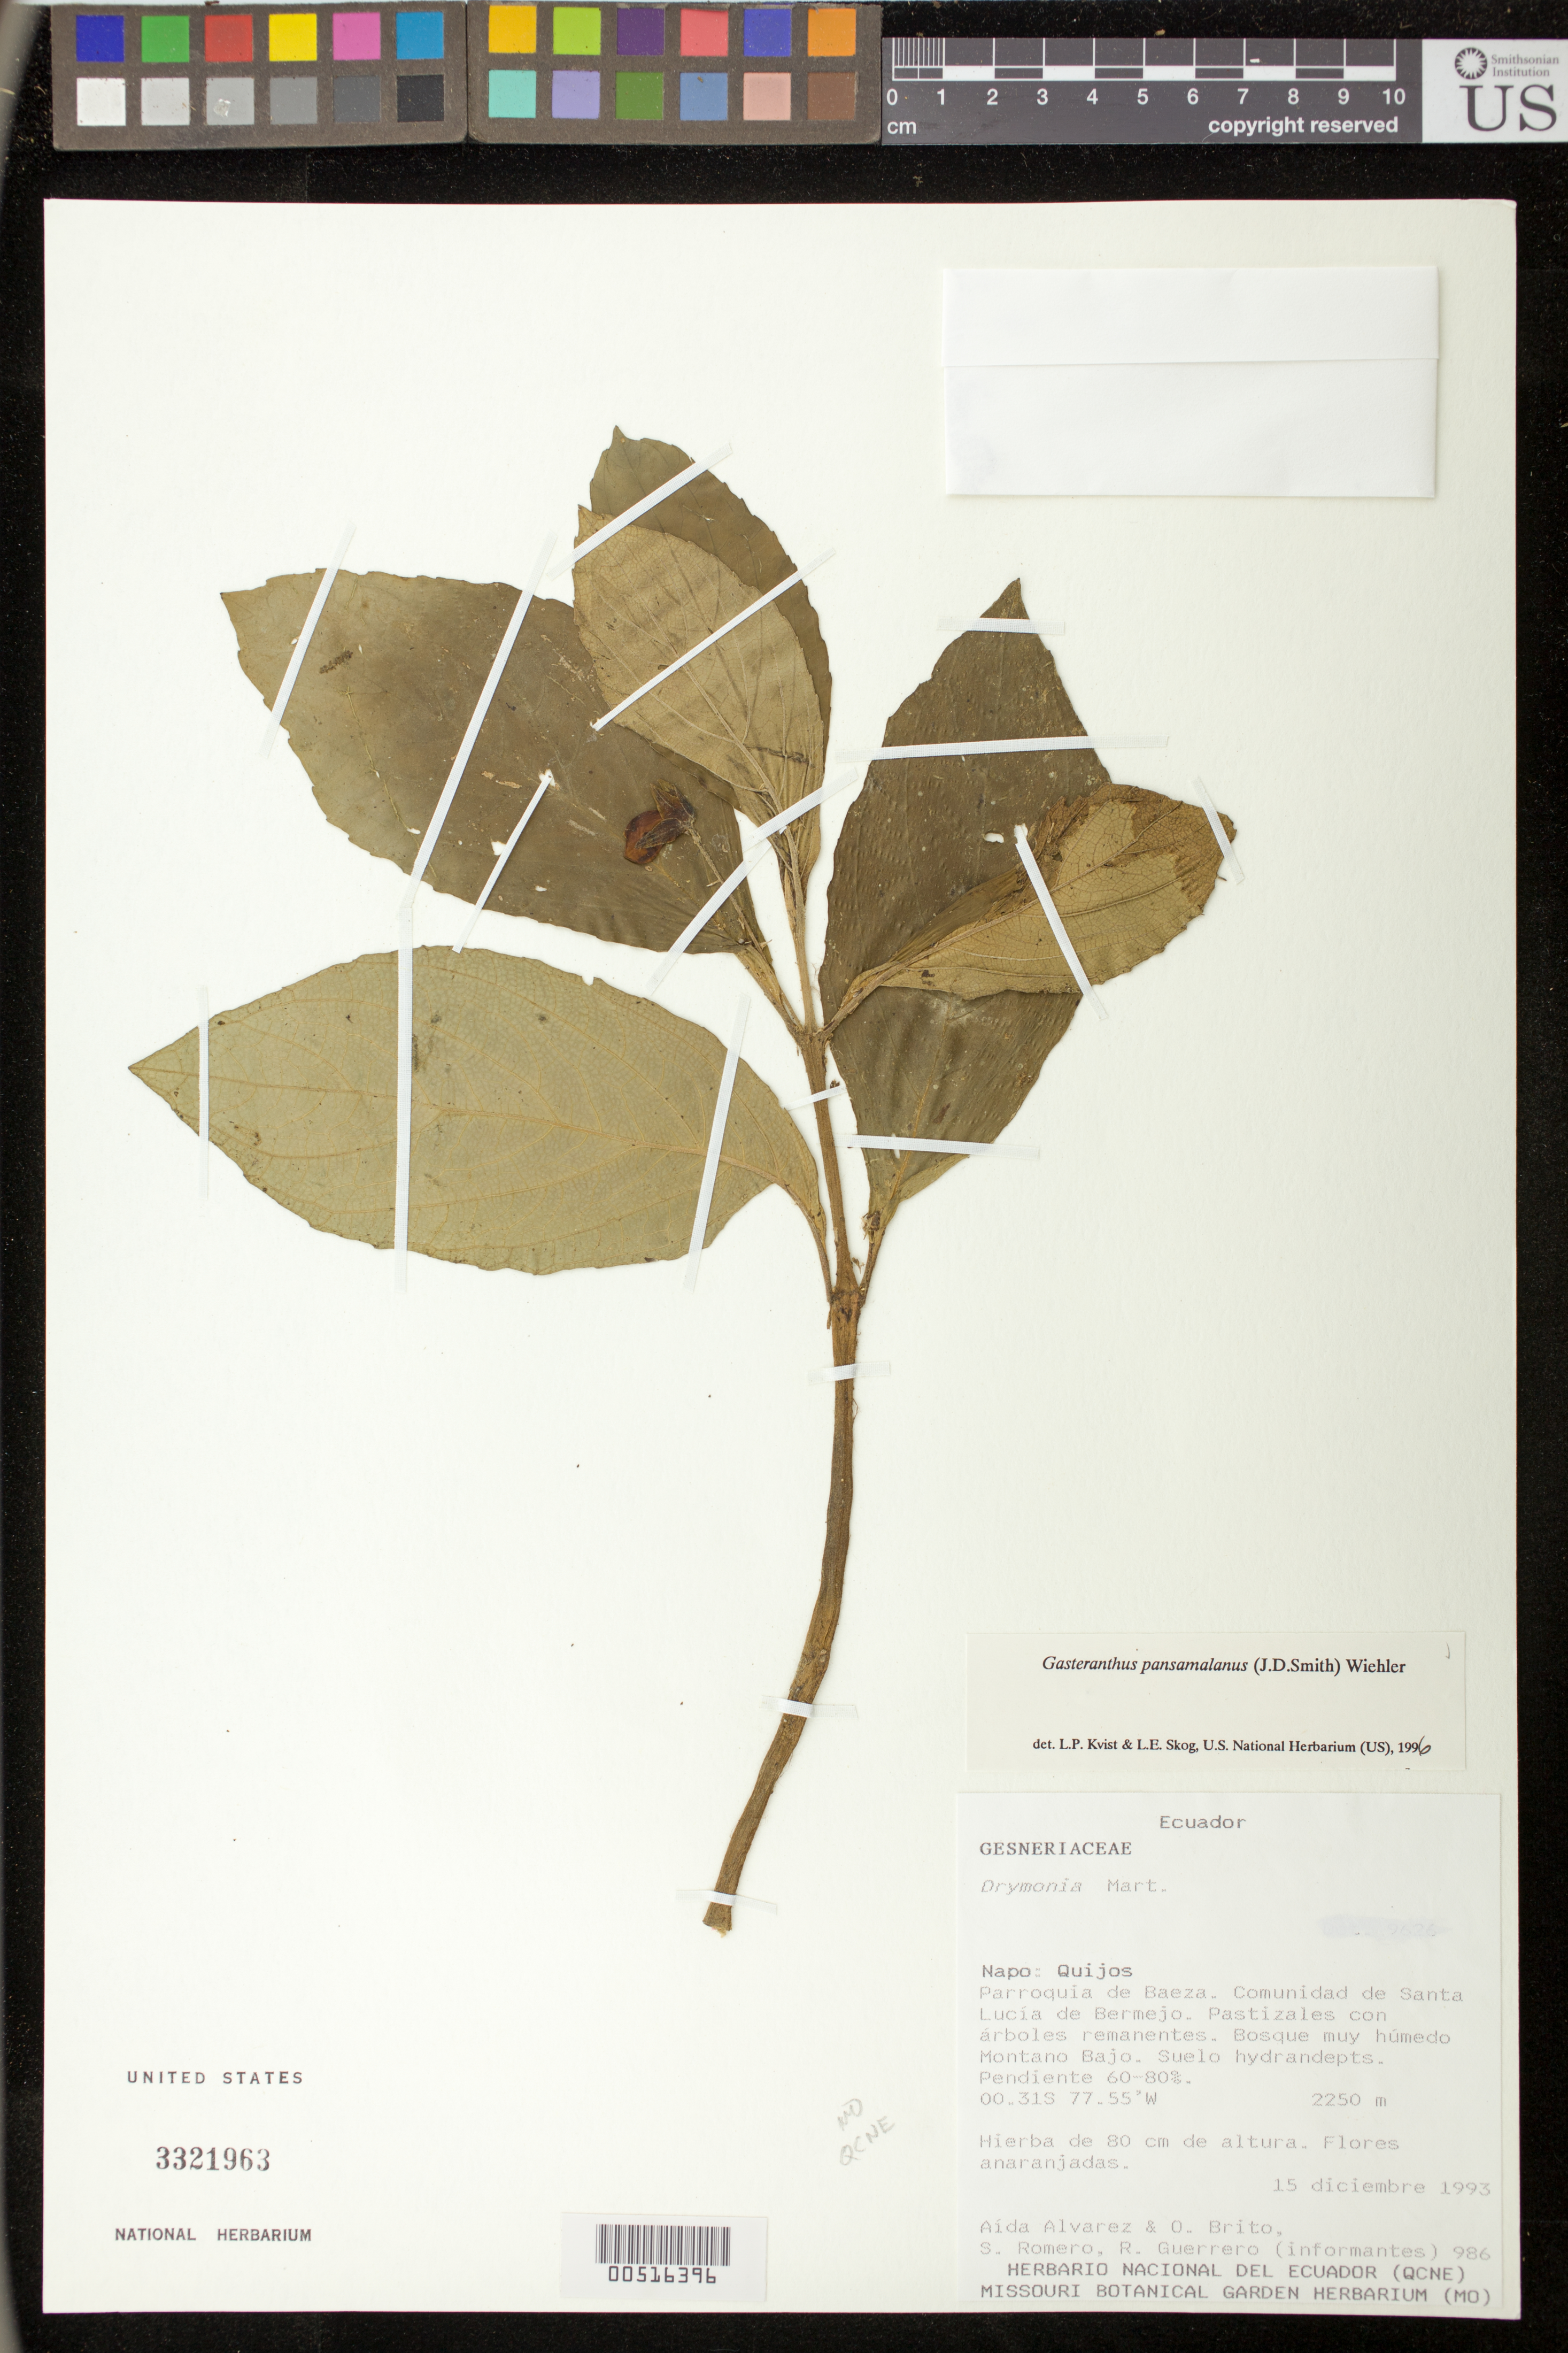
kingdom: Plantae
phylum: Tracheophyta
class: Magnoliopsida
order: Lamiales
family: Gesneriaceae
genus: Gasteranthus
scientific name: Gasteranthus pansamalanus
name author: (Donn. Sm.) Wiehler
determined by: Skog, Laurence E.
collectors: A. Alvarez, O. Brito, S. Romero & R. Guerrero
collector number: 986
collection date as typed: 15 Dec 1993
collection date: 1993-12-15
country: Ecuador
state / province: Napo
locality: Quijos. Parroquia de Baeza, comunidad de Santa Lucía de Bermejo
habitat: Pastizales con árboles remanentes; bosque muy húmedo montano bajo, suelo hydrandepts. pendiente 60-80%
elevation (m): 2250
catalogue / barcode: US 3321963